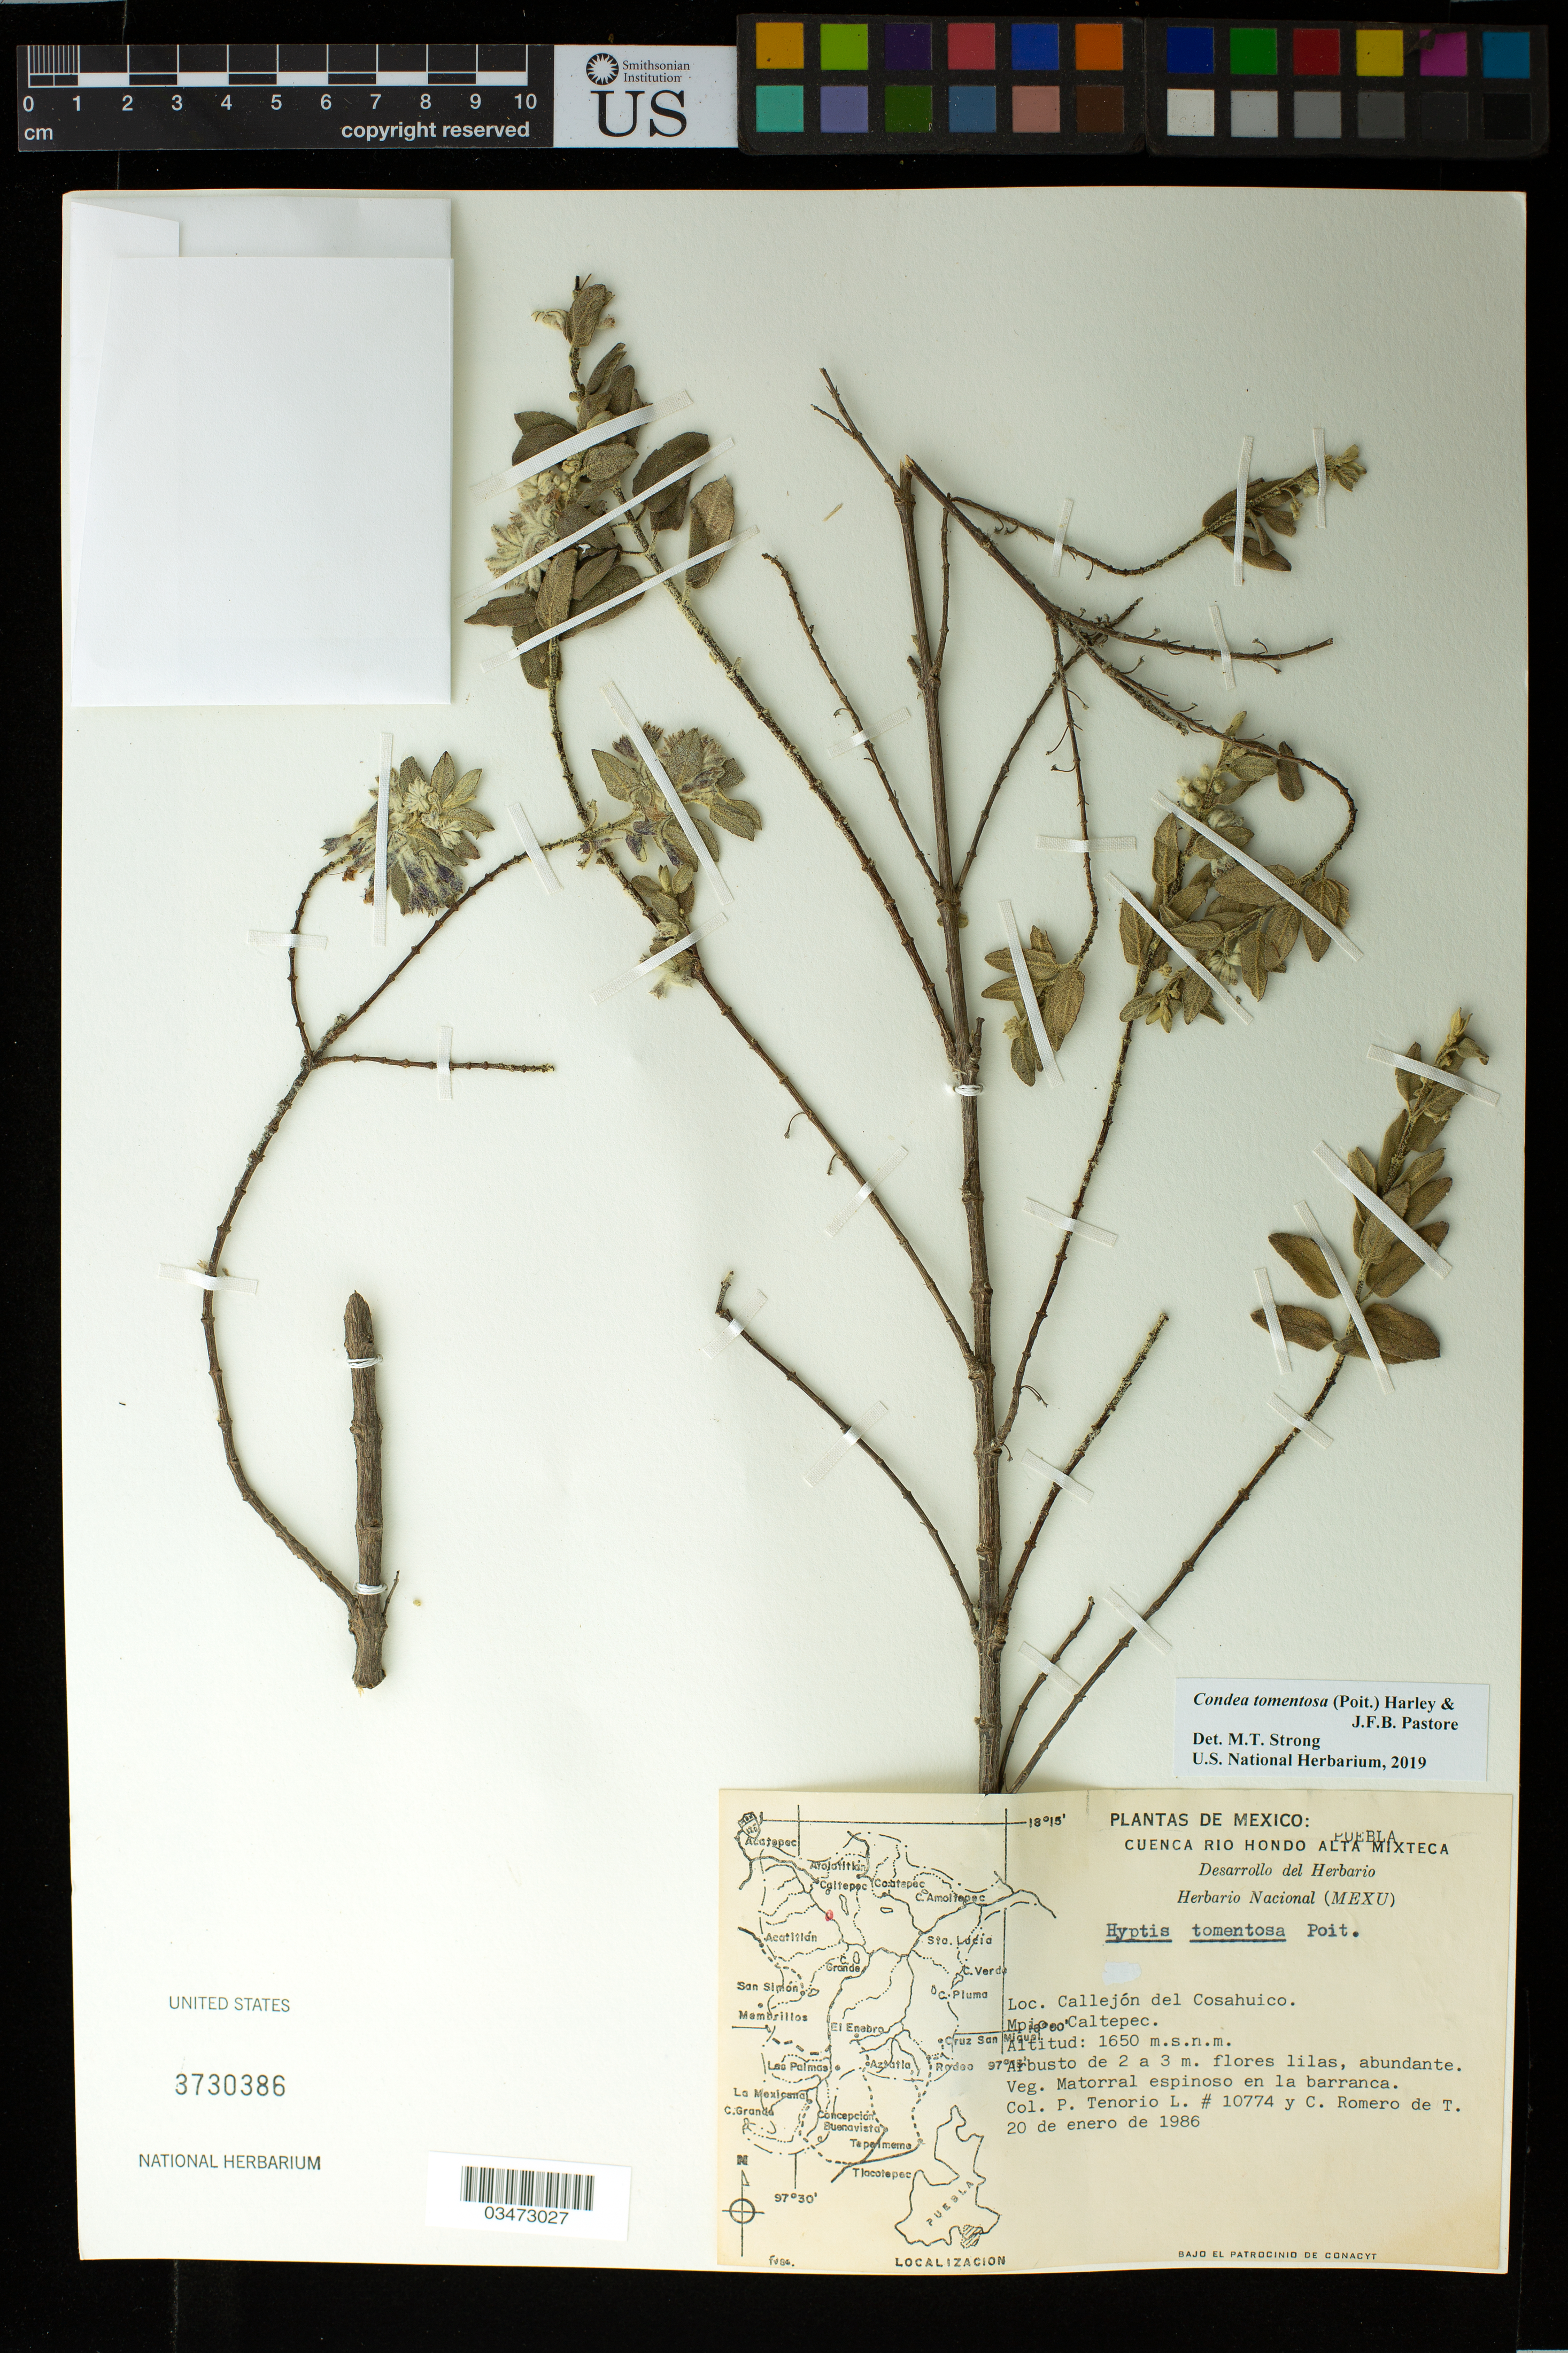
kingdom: Plantae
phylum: Tracheophyta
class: Magnoliopsida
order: Lamiales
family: Lamiaceae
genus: Condea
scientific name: Condea tomentosa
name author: (Poit.) Harley & J.F.B. Pastore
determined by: Strong, Mark T., (BOT), Smithsonian Institution - National Museum of Natural History (UNITED STATES)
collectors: Tenorio, P. & C. Romero de T.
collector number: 10774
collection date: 1983-06-22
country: Mexico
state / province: Puebla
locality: Callejon del Cosahuico Mpio. Caltepec.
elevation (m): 1650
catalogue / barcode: US 3730386